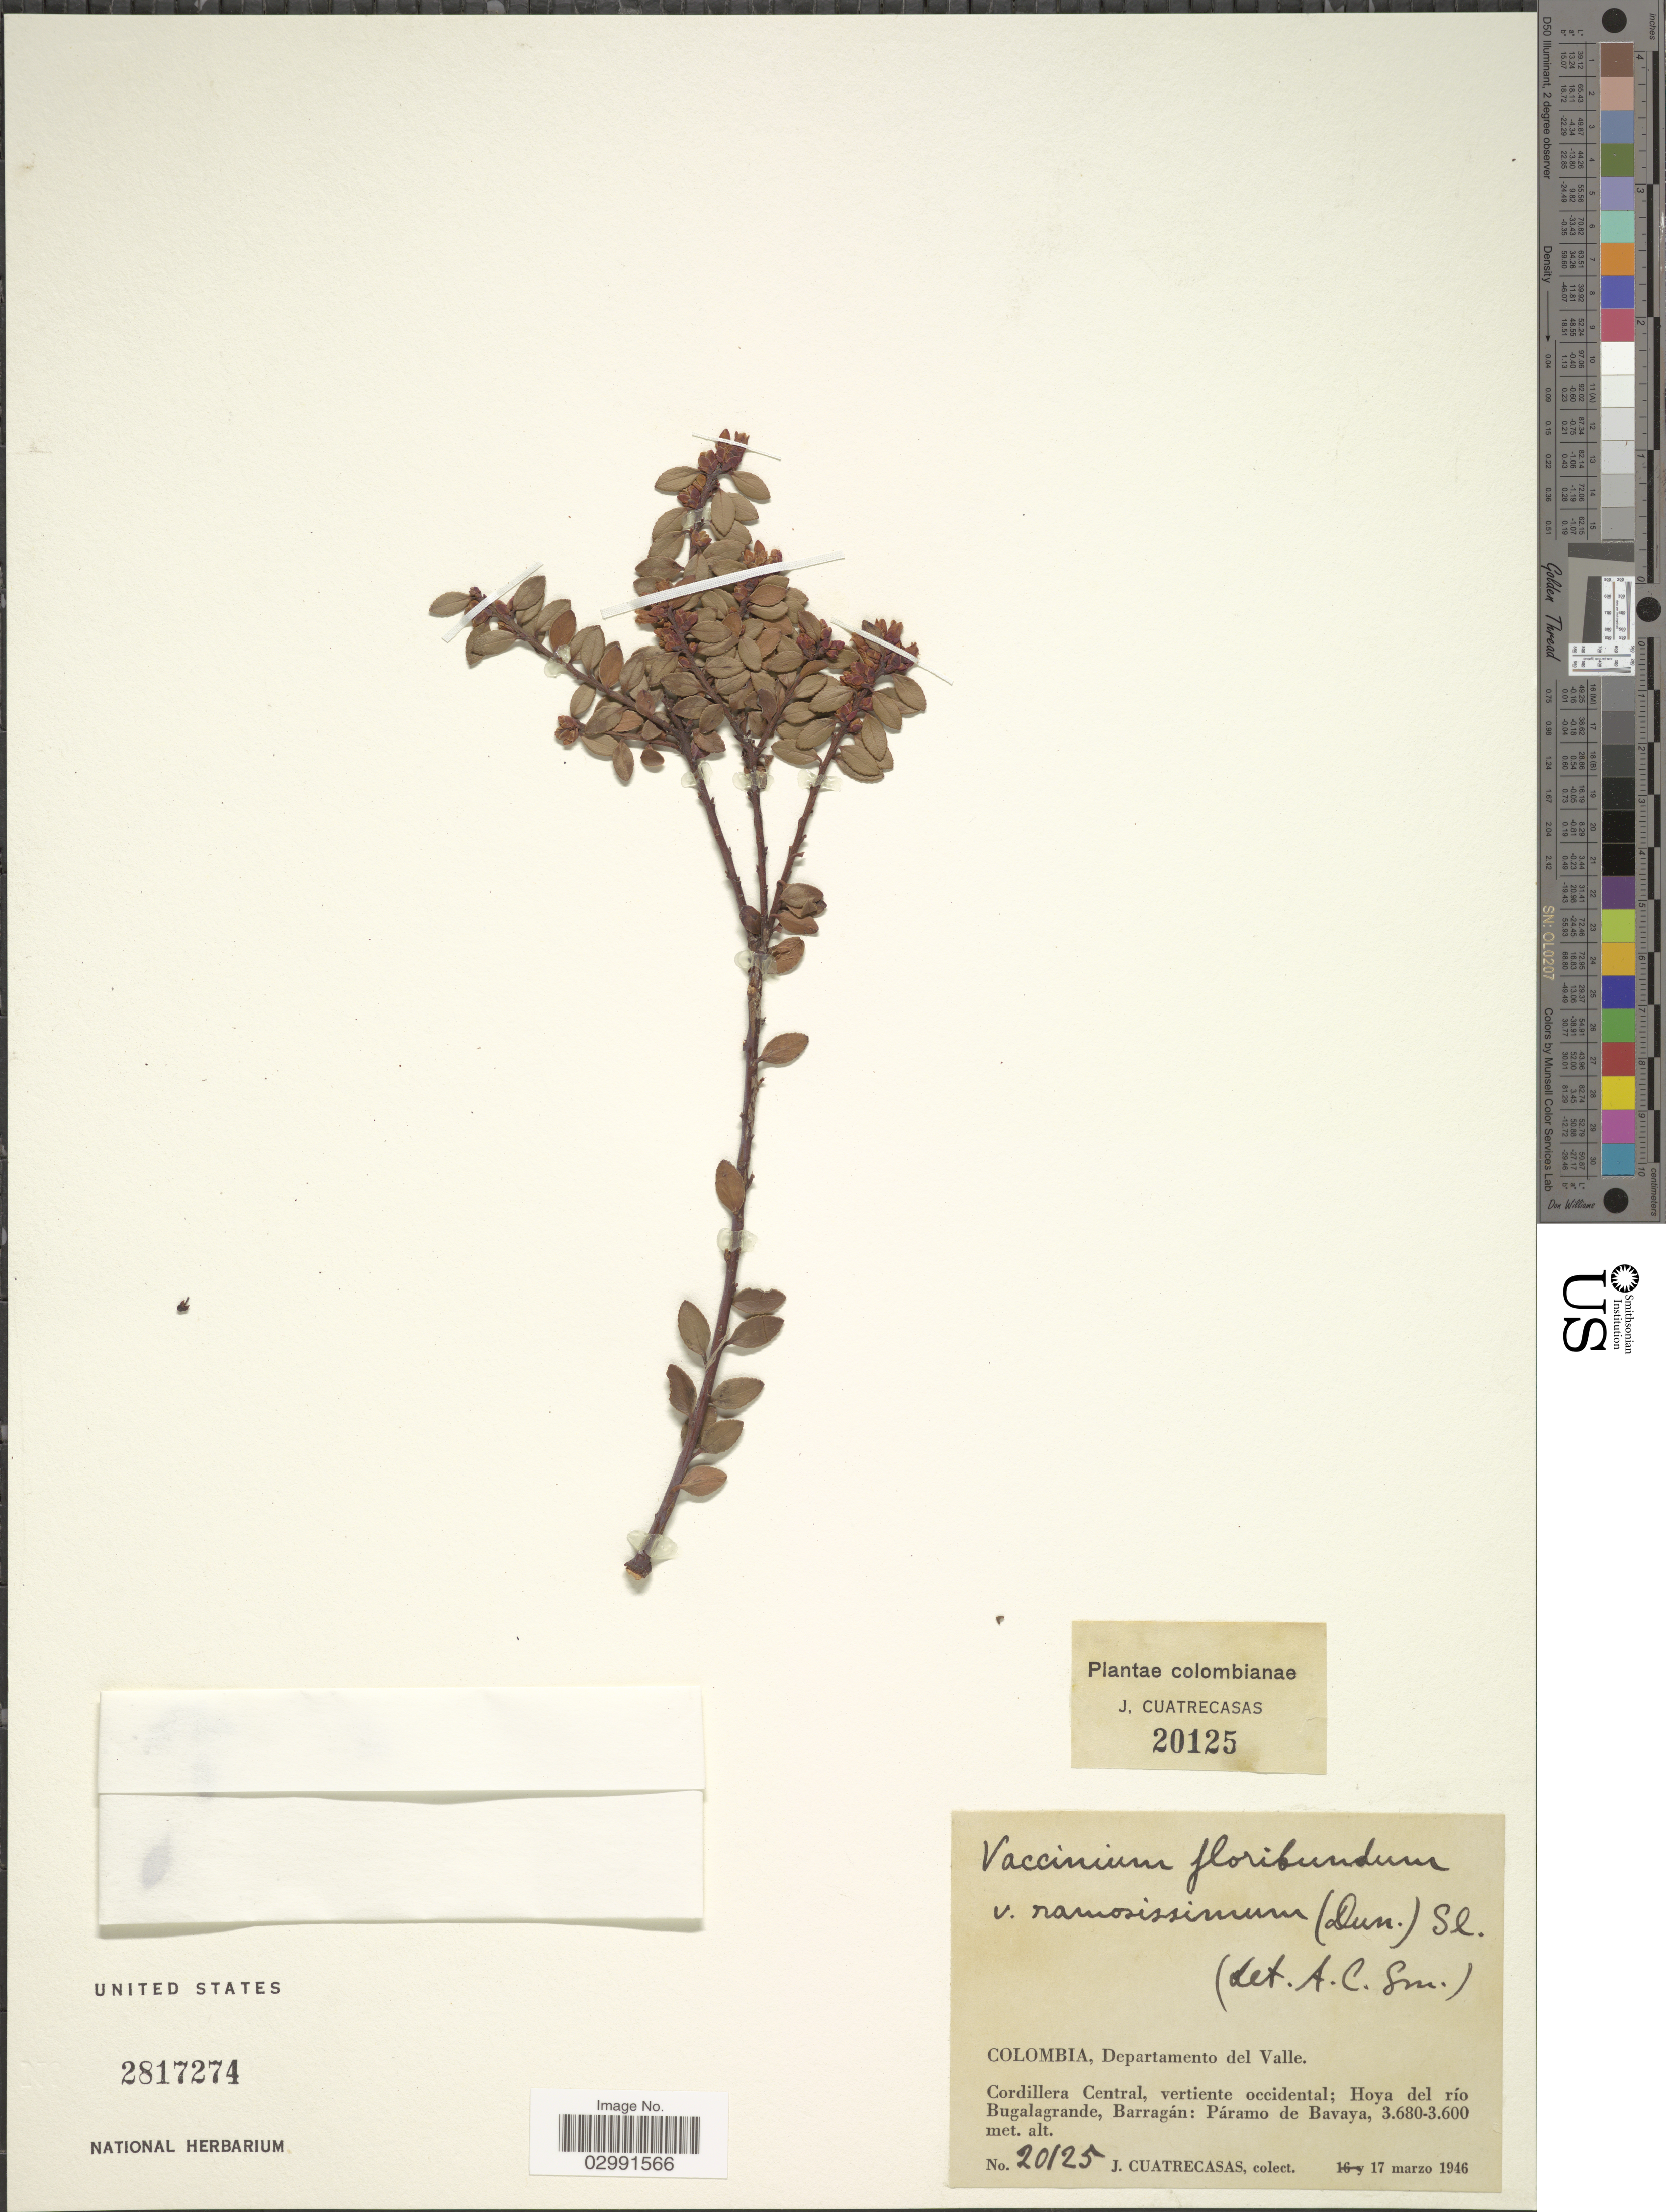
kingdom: Plantae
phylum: Tracheophyta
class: Magnoliopsida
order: Ericales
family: Ericaceae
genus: Vaccinium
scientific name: Vaccinium floribundum var. ramosissimum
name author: Kunth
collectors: J. Cuatrecasas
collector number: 20125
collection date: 1946-03-17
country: Colombia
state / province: Valle del Cauca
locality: Departamento del Valle. Cordillera Central, vertiente occidental; Hoya del río Bugalagrande, Barragán: Páramo de Bavaya.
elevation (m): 3600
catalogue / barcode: US 2817274